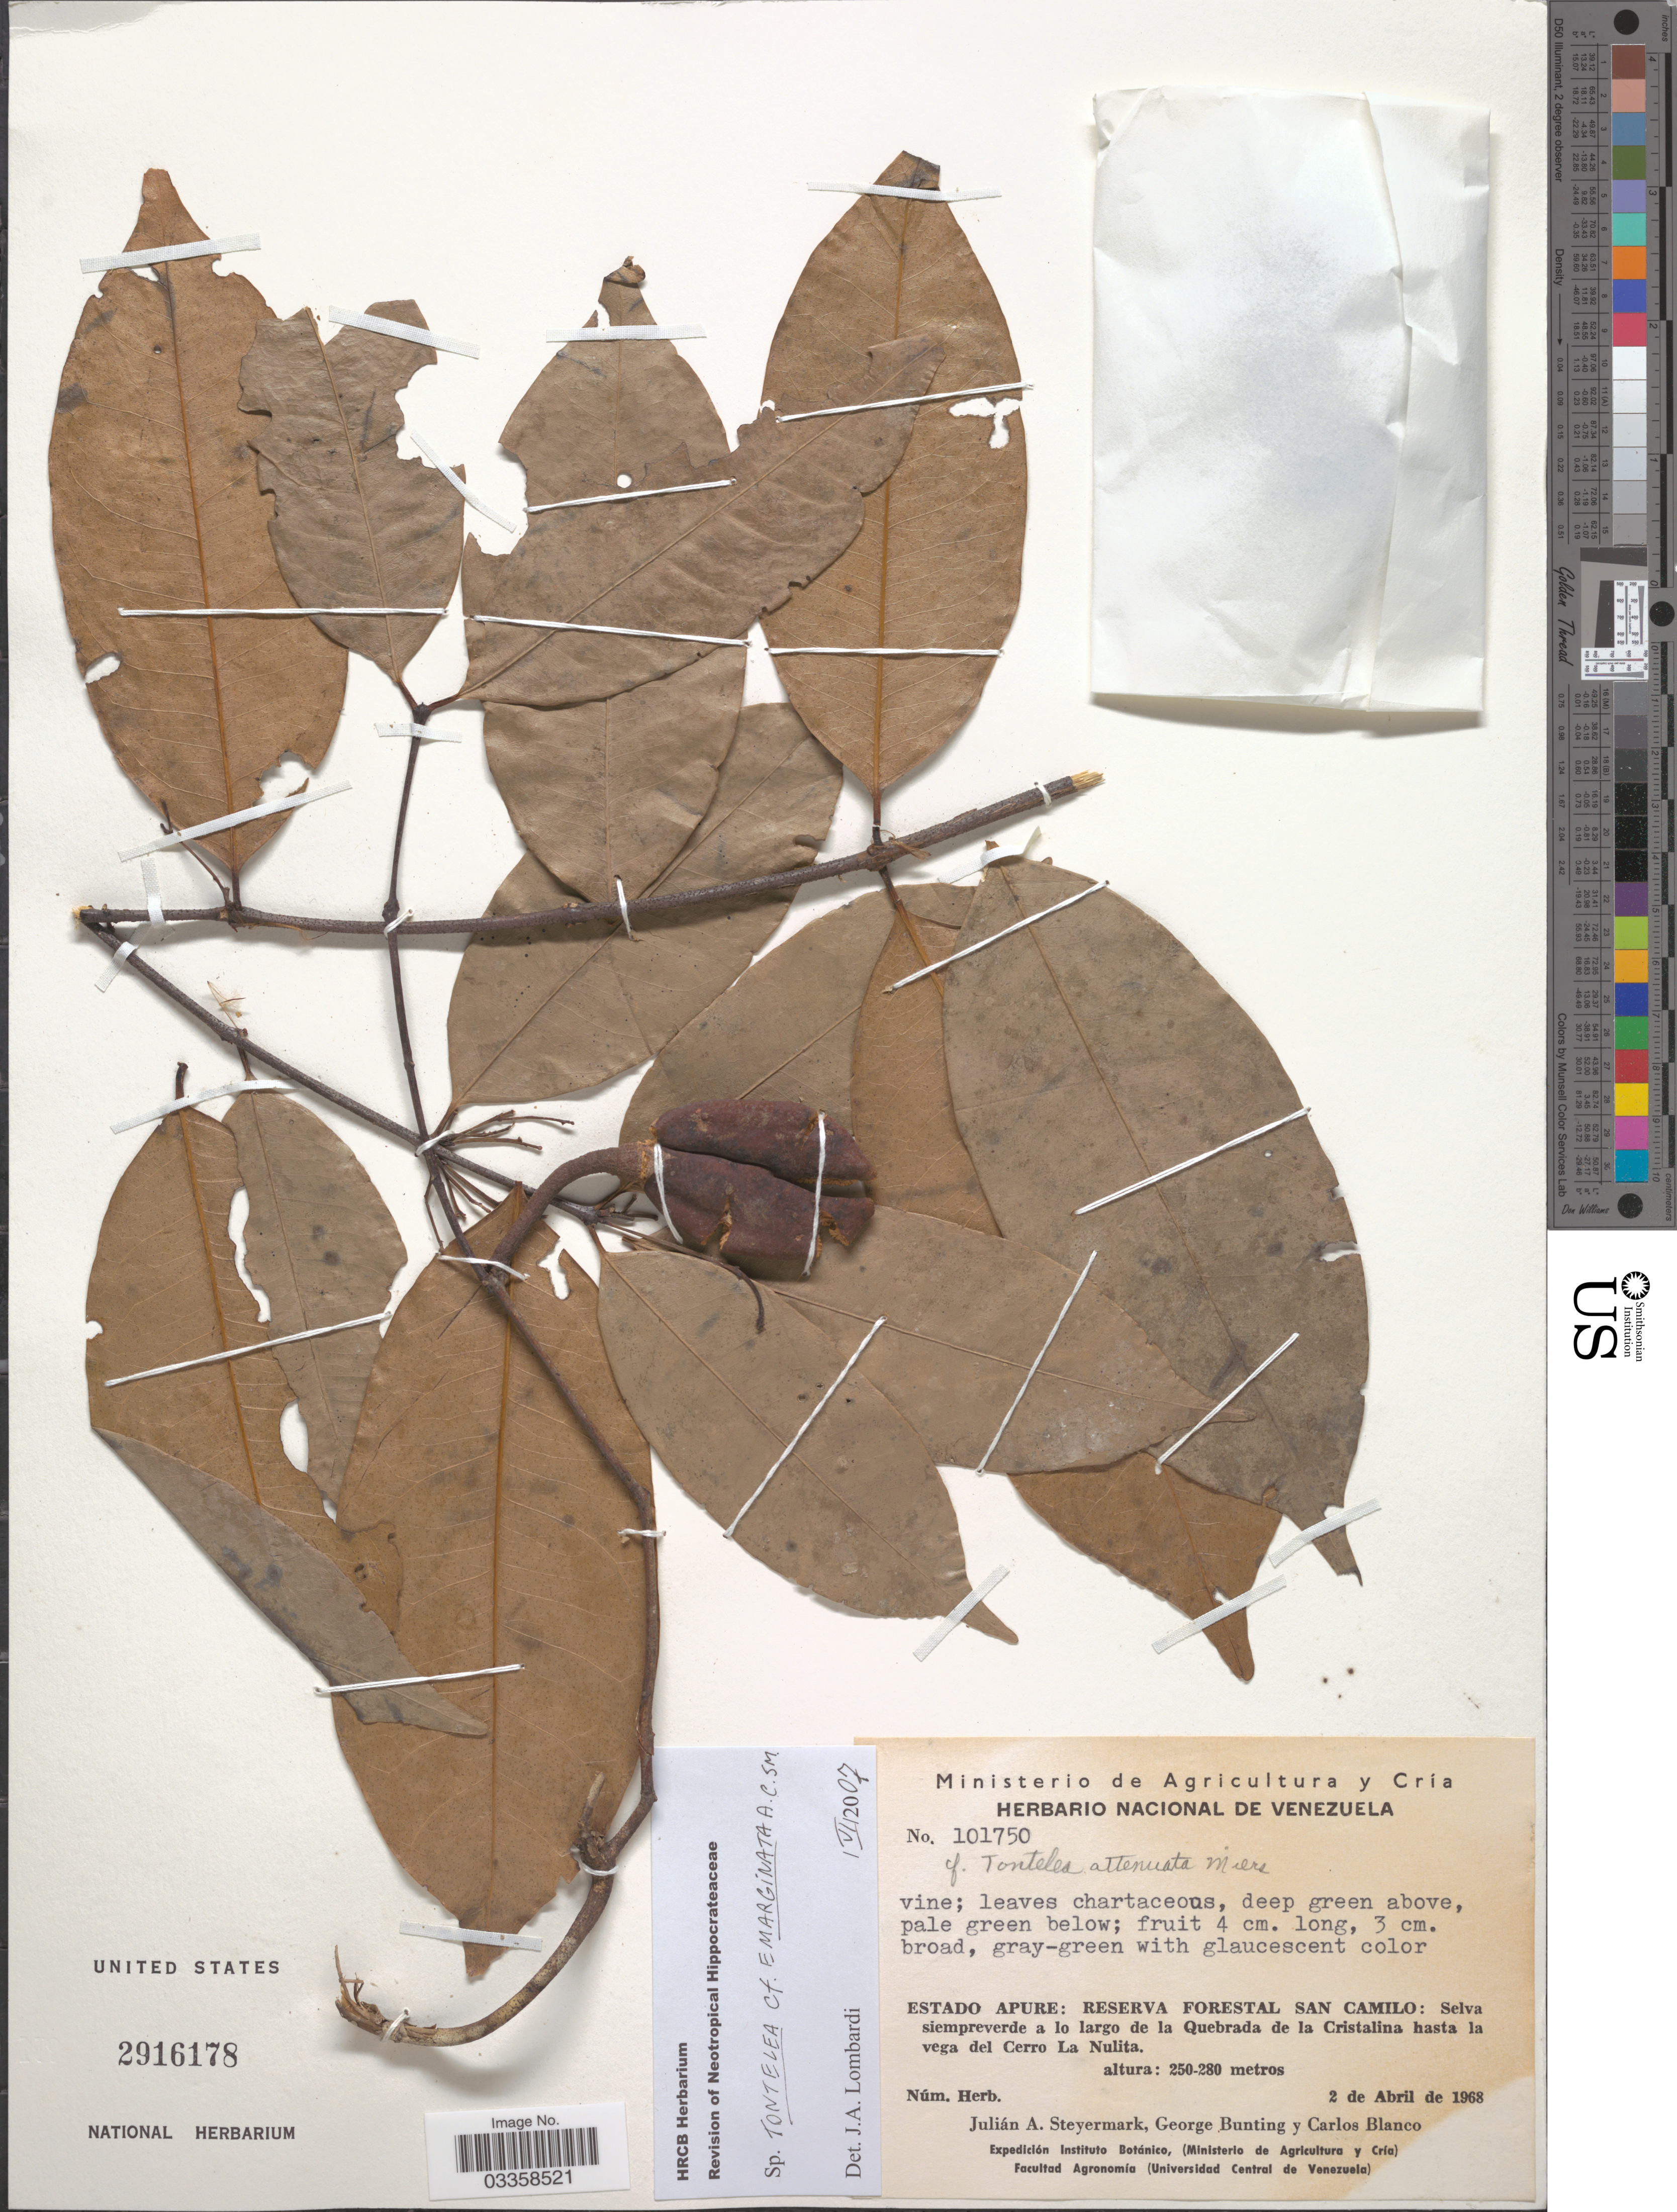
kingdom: Plantae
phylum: Tracheophyta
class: Magnoliopsida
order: Celastrales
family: Celastraceae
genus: Tontelea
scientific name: Tontelea emarginata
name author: A.C. Sm.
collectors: J. Steyermark, G. S. Bunting & C. Blanco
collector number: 101750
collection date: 1968-04-02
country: Venezuela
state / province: Apure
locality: Reserva Forestal San Camilo: Selva siempreverde a lo largo de la Quebrada de la Cristalina hasta la vega del Cerro La Nulita.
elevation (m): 250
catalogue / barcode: US 2916178